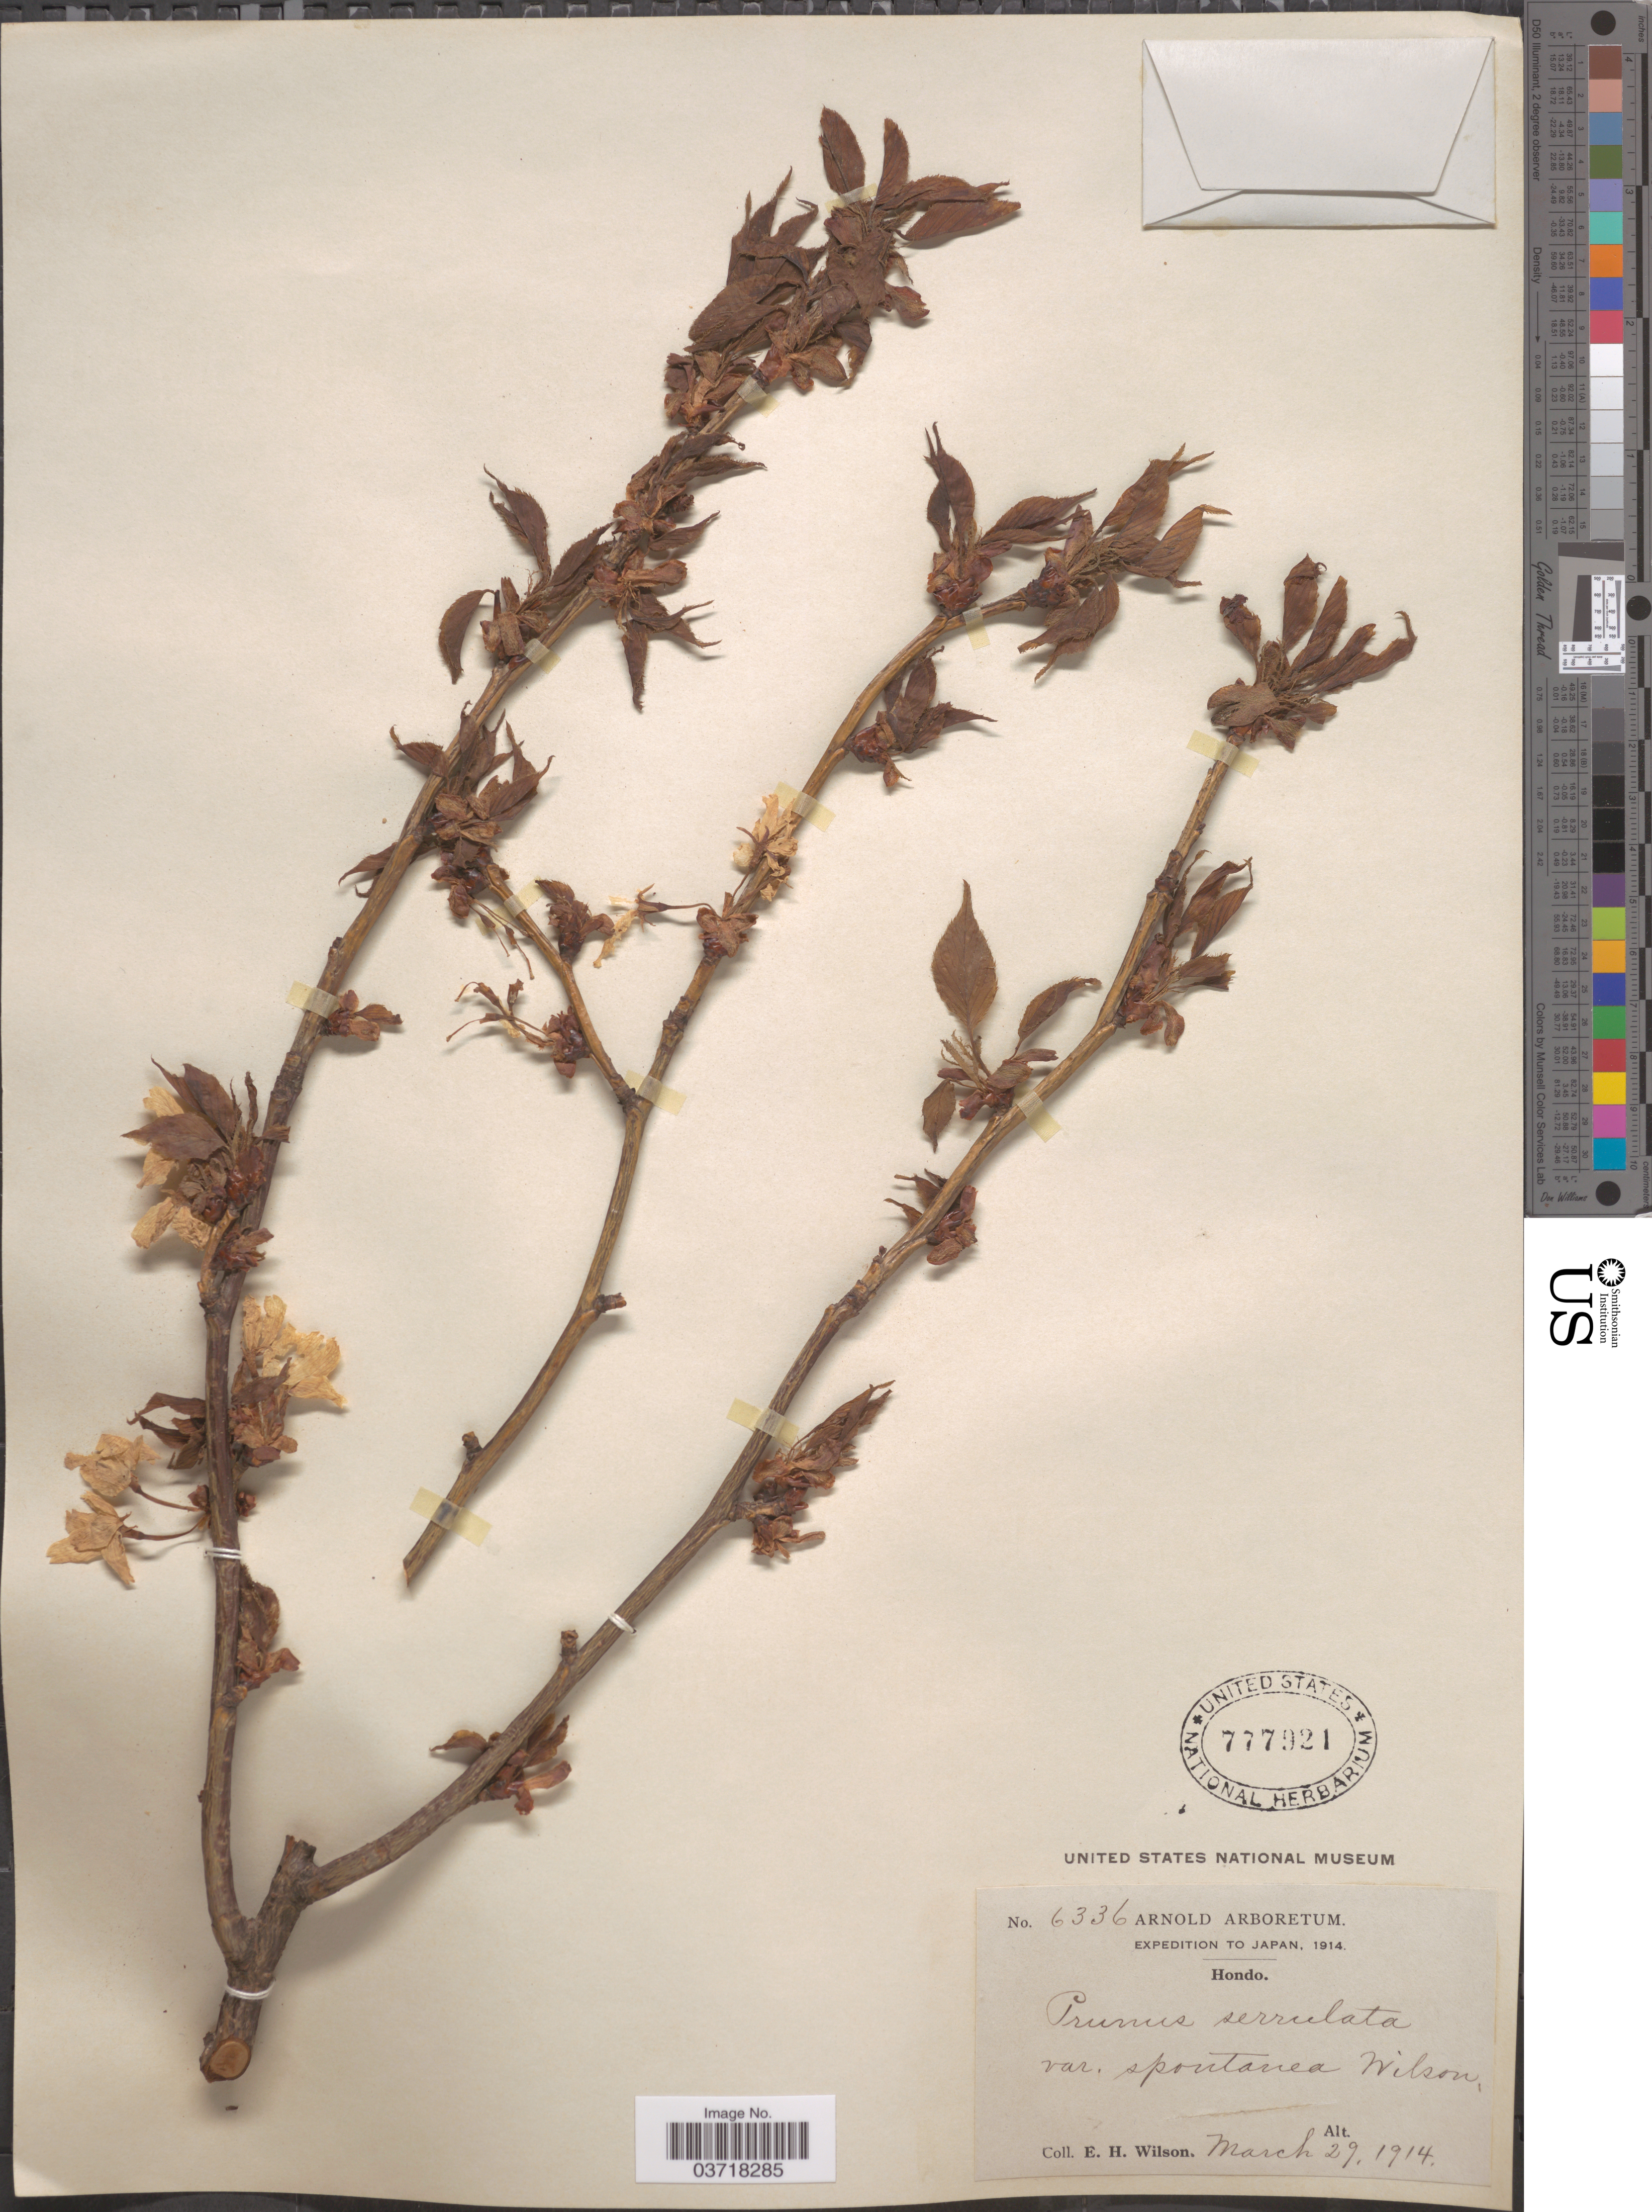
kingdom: Plantae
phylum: Tracheophyta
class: Magnoliopsida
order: Rosales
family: Rosaceae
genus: Prunus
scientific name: Prunus serrulata var. spontanea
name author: E.H. Wilson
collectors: E. Wilson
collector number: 6336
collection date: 1914-03-29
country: Japan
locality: Hondo.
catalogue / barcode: US 777921